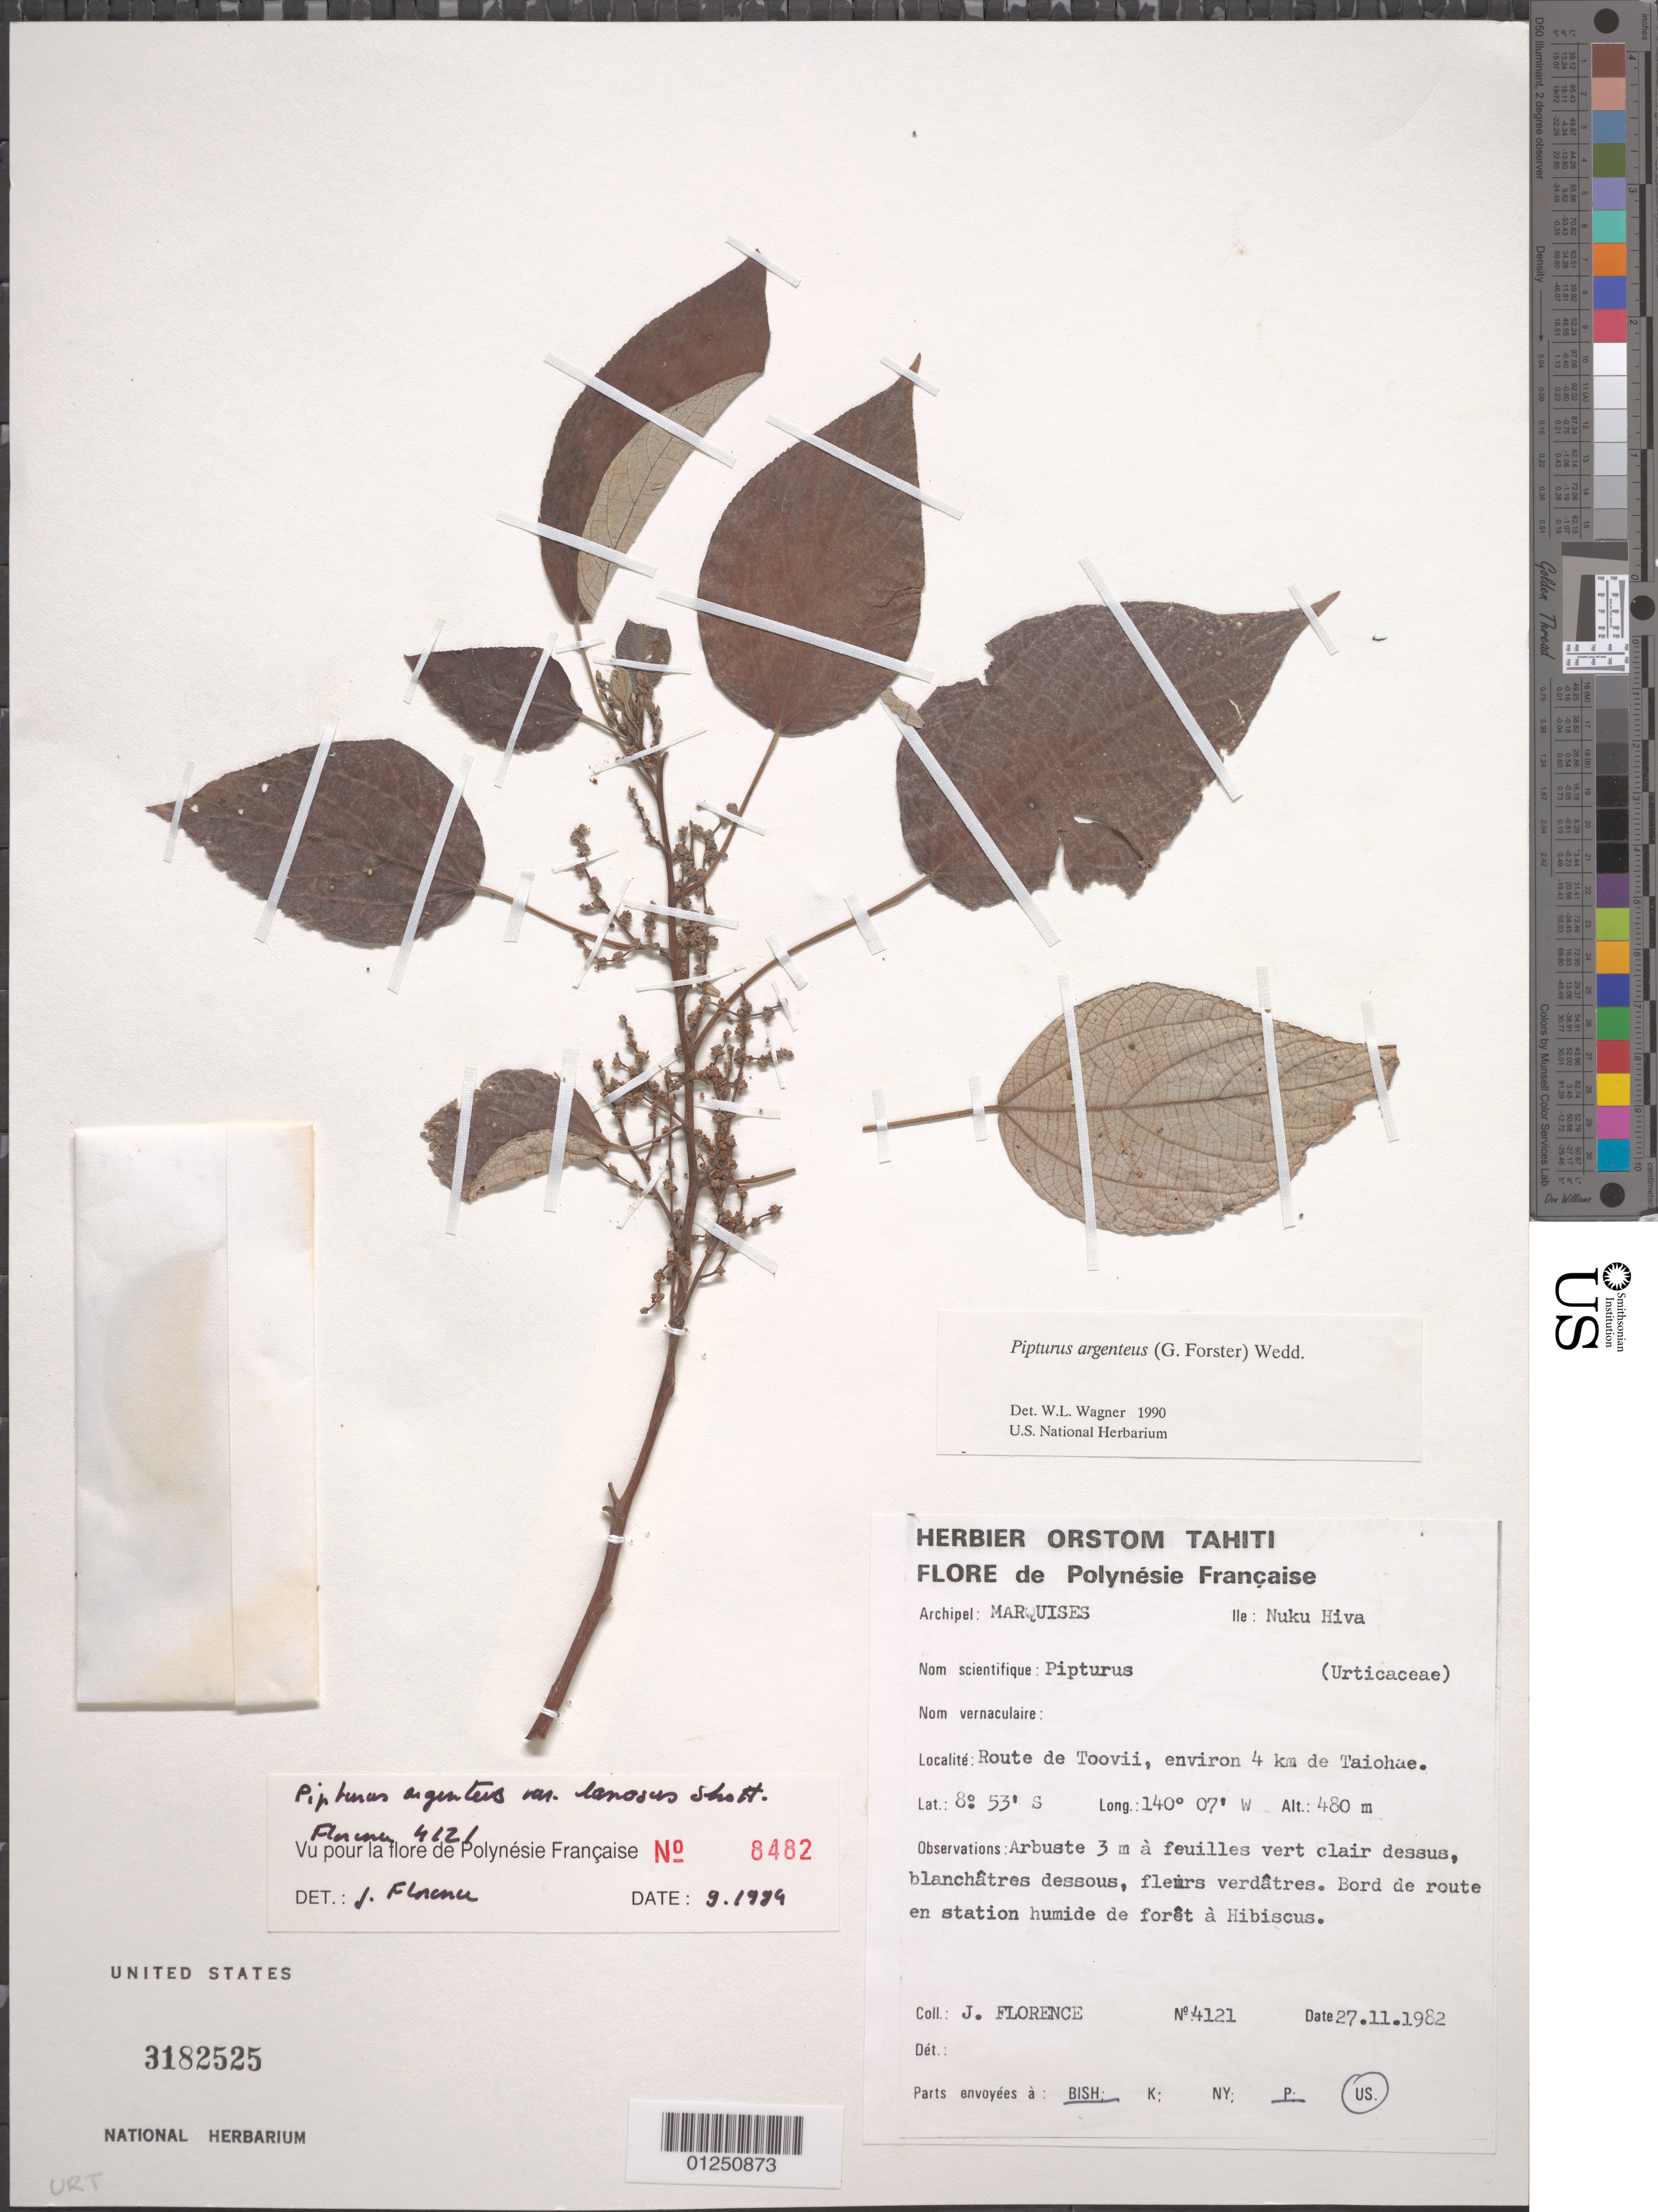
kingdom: Plantae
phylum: Tracheophyta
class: Magnoliopsida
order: Rosales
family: Urticaceae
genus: Pipturus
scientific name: Pipturus argenteus var. lanosus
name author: Schott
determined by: Florence, J.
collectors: J. Florence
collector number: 4121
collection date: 1982-11-27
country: French Polynesia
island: Nuku Hiva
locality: Route de Toovii, environ 4 km de Taiohae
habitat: Bord de route en station humide de forêt à Hibiscus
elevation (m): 480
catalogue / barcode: US 3182525